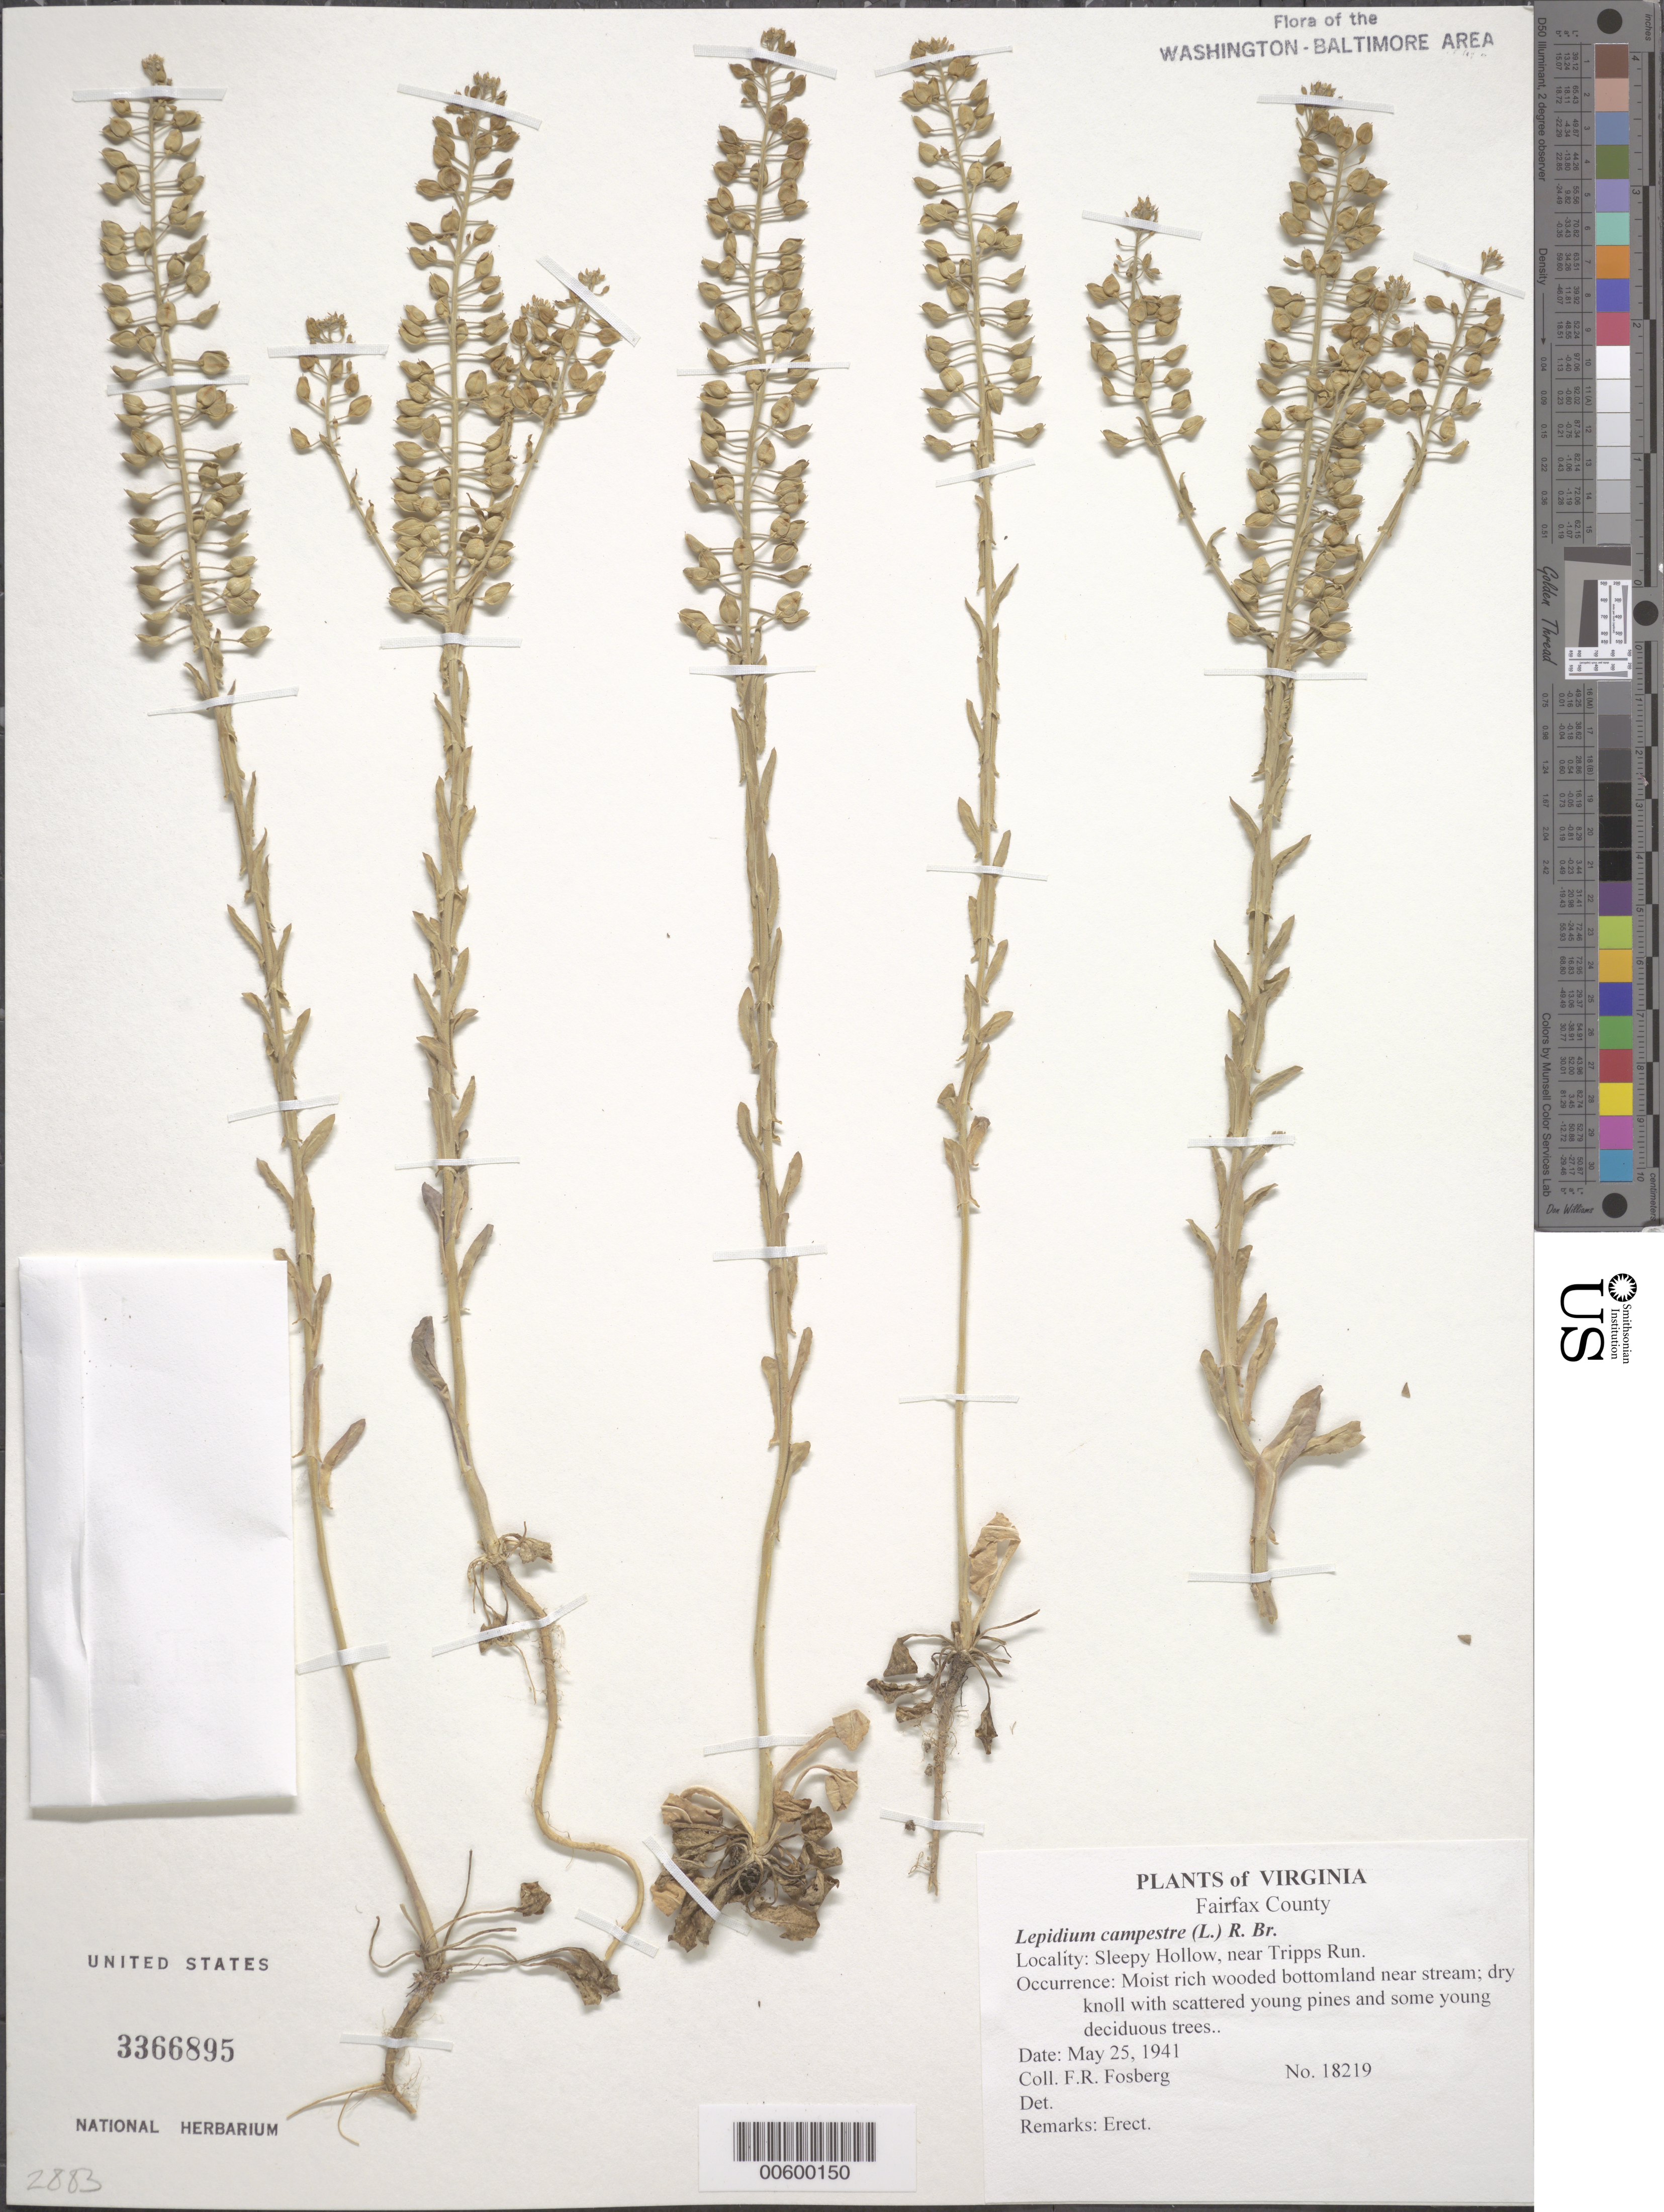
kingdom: Plantae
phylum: Tracheophyta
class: Magnoliopsida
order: Brassicales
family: Brassicaceae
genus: Lepidium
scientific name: Lepidium campestre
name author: (L.) W.T. Aiton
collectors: F. R. Fosberg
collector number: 18219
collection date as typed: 25 May 1941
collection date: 1941-05-25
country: United States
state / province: Virginia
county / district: Fairfax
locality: Sleepy Hollow, near Tripps Run.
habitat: Moist rich wooded bottomland near stream; dry knoll with scattered young pines and some young deciduous trees..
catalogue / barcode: US 3366895